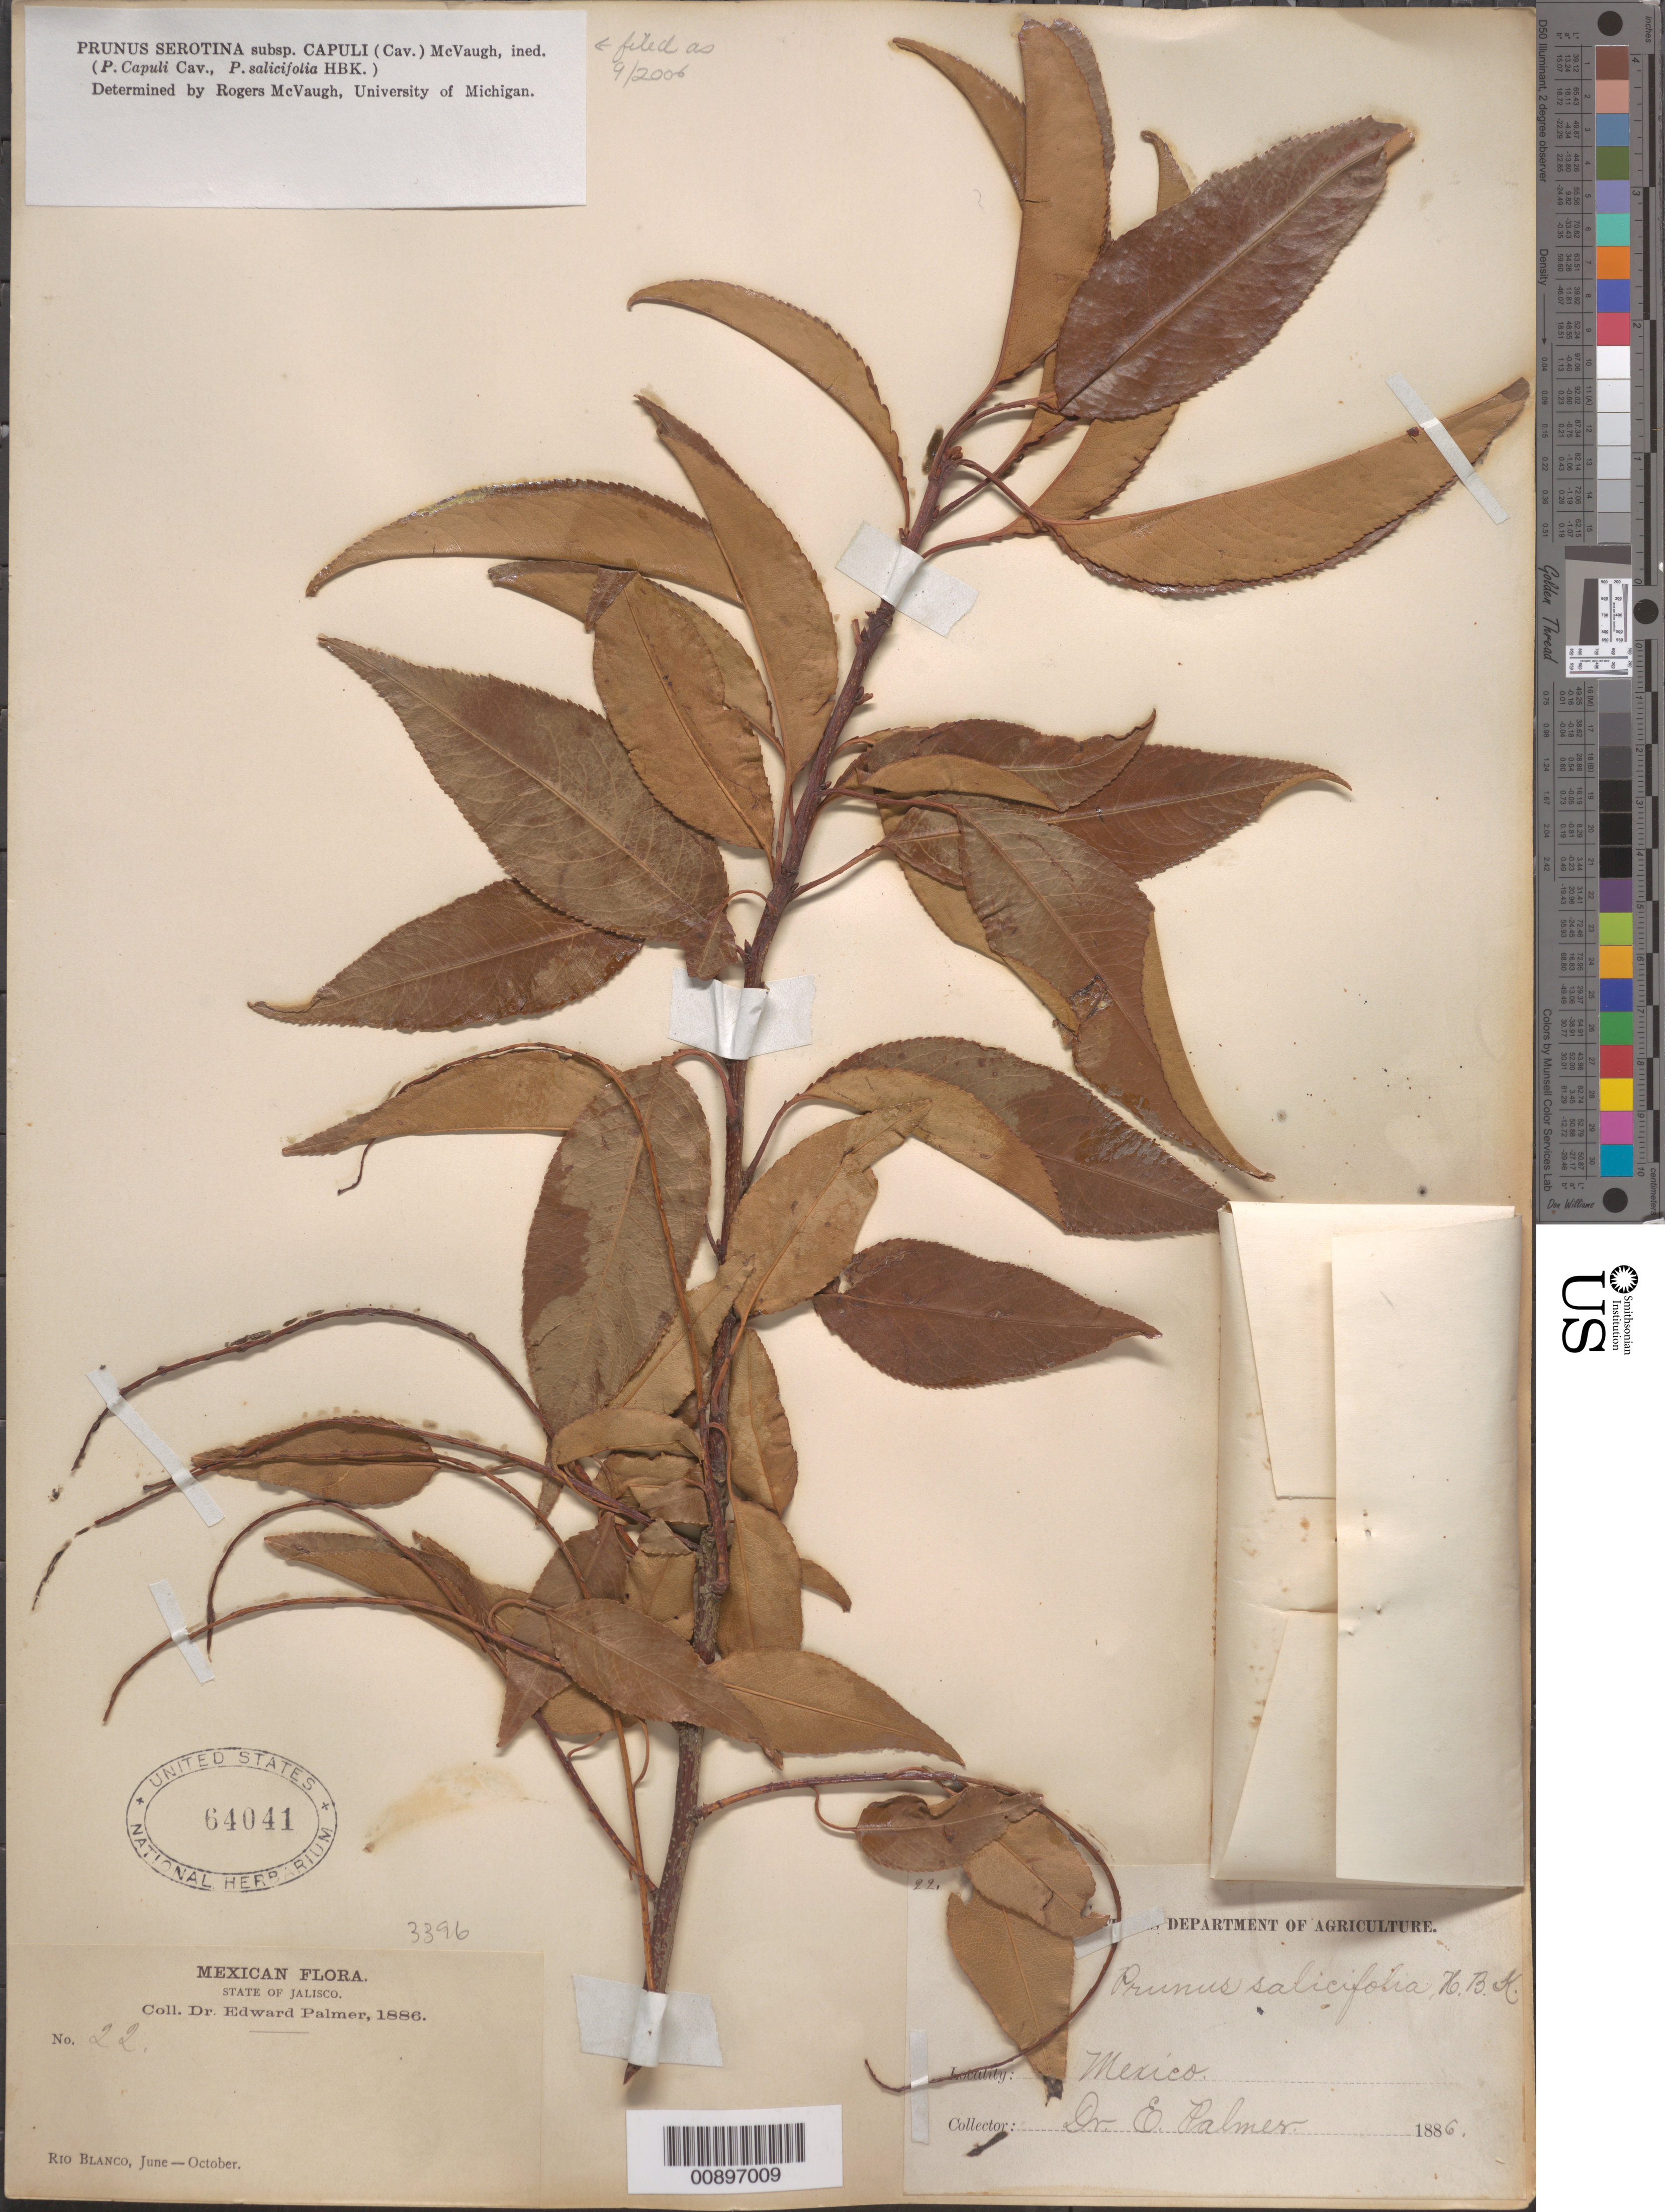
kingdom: Plantae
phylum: Tracheophyta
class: Magnoliopsida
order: Rosales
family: Rosaceae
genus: Prunus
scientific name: Prunus serotina var. salicifolia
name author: (Kunth) Koehne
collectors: E. Palmer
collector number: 22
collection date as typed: Jun 1886 to -- Oct 1886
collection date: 1886-06/1886-10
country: Mexico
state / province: Jalisco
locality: Rio Blanco, Jalisco.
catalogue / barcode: US 64041